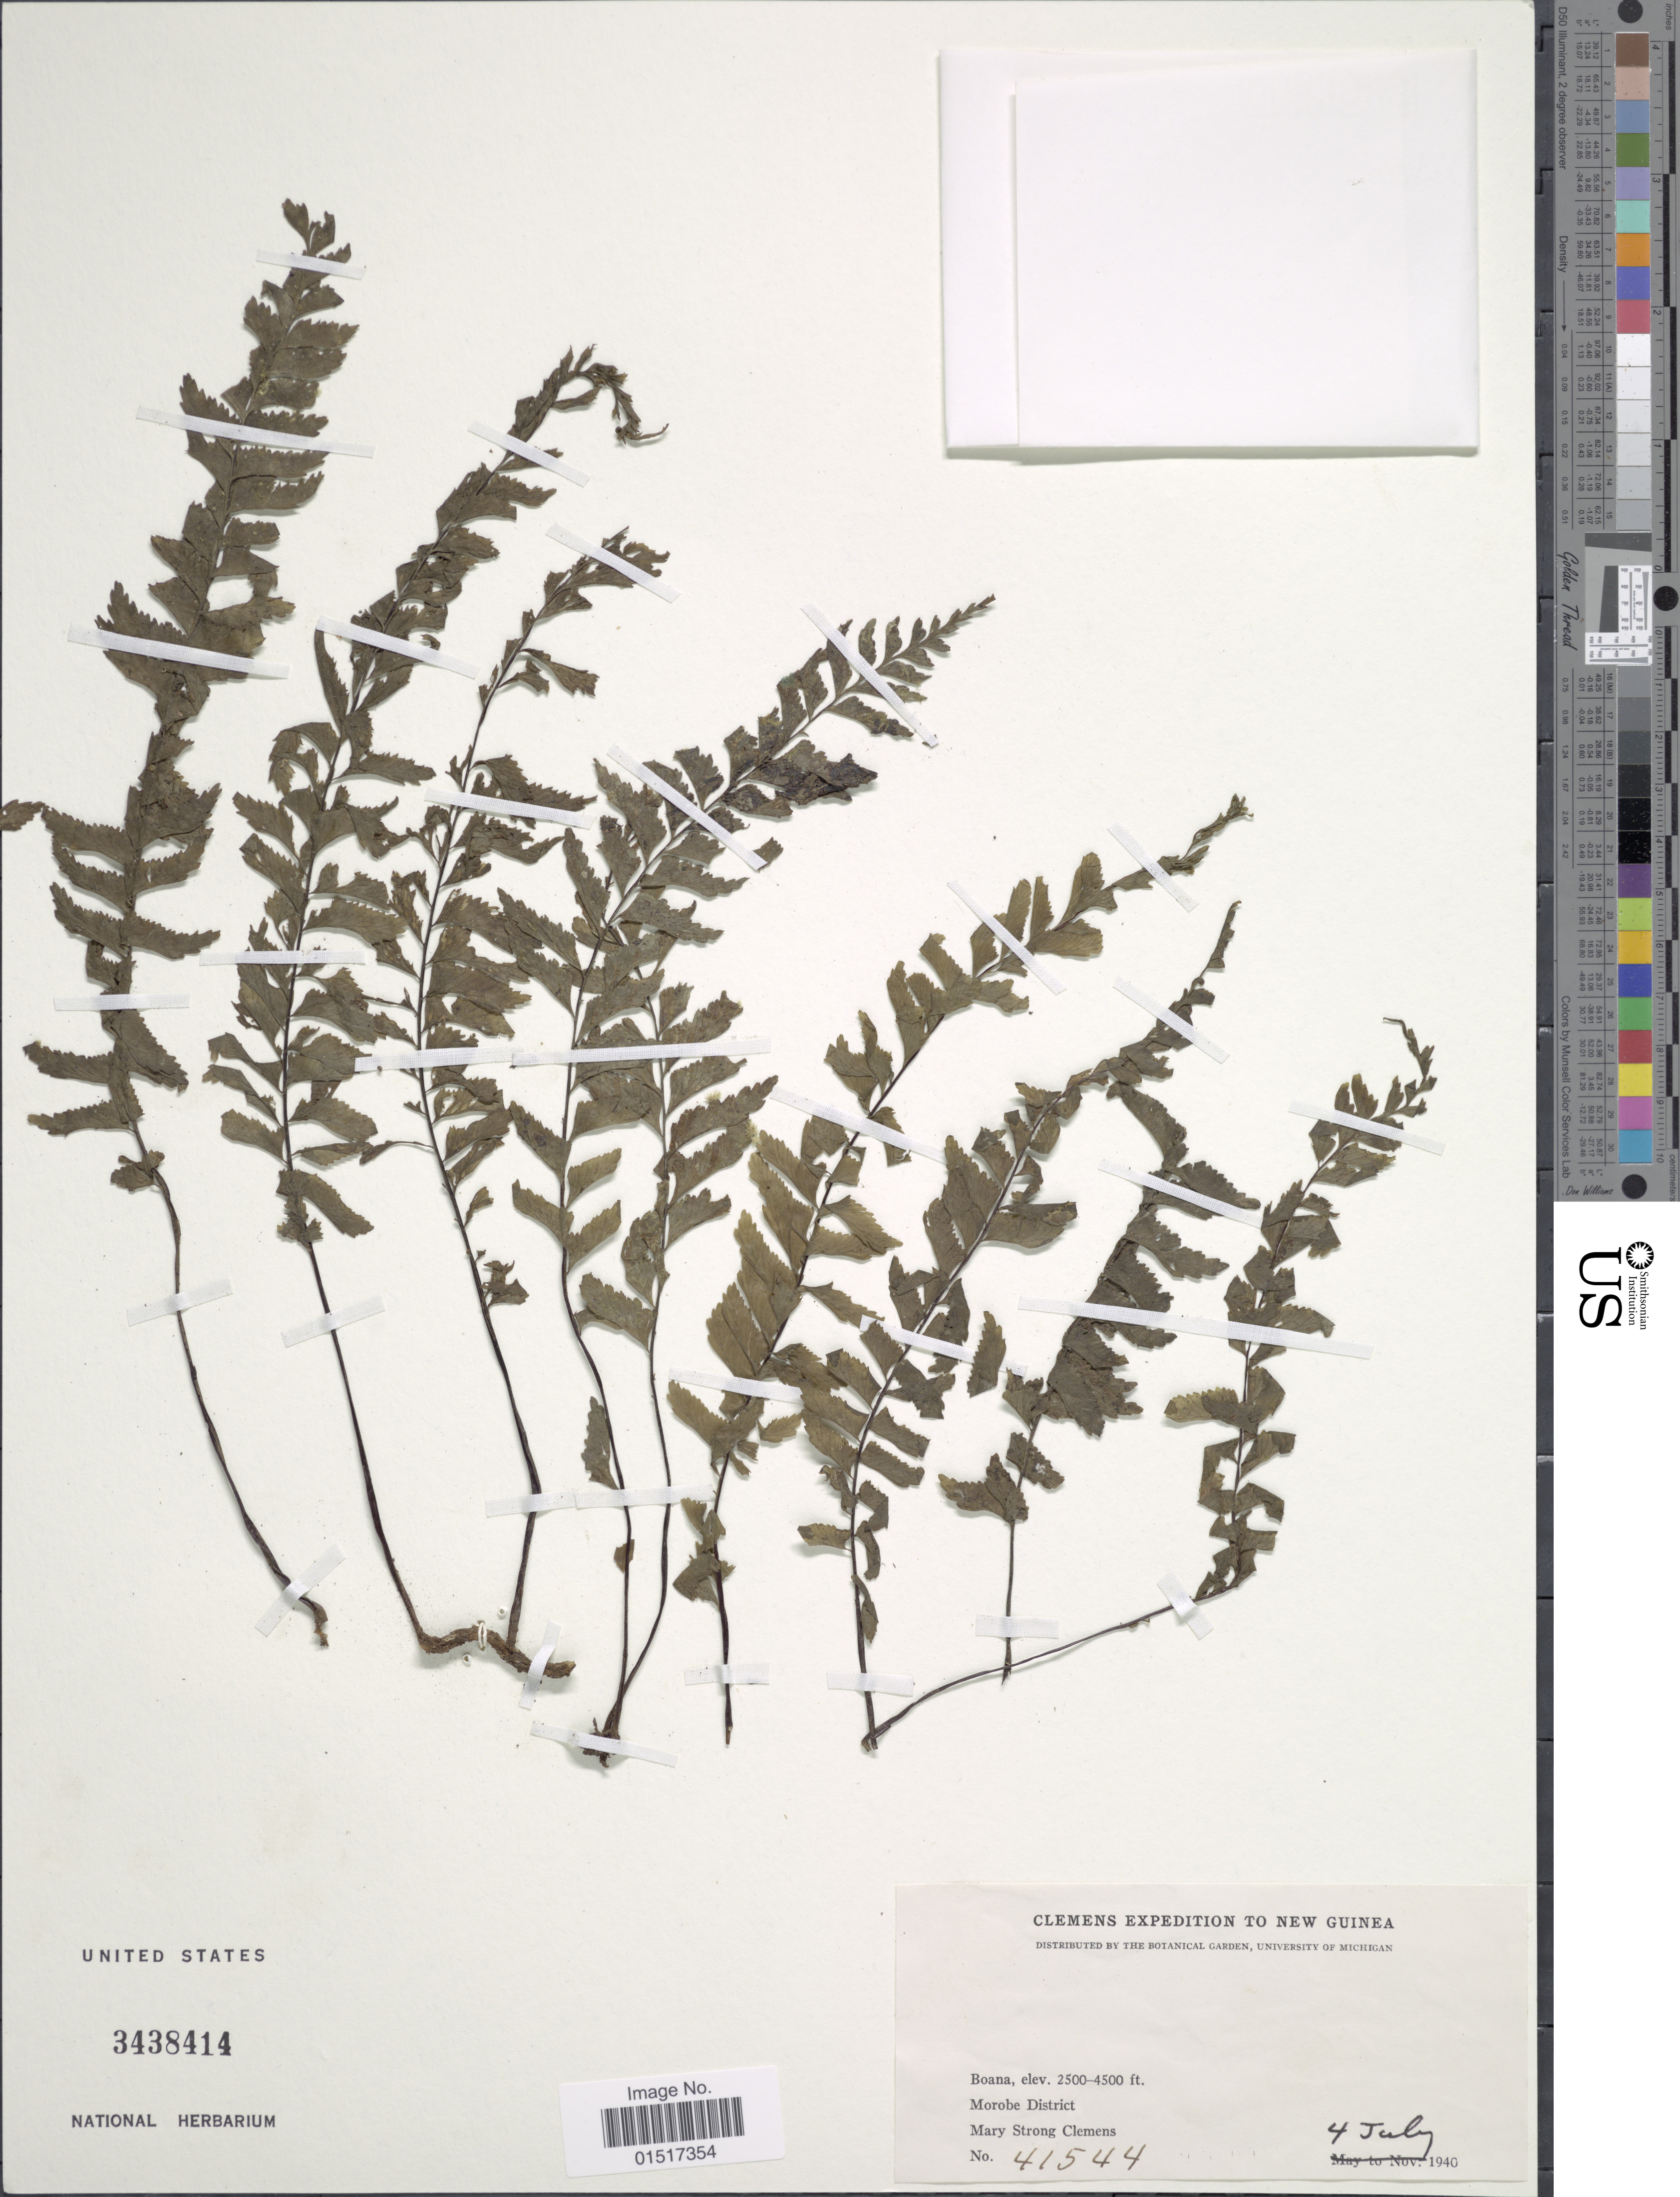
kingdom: Plantae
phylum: Tracheophyta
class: Polypodiopsida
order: Polypodiales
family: Aspleniaceae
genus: Asplenium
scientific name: Asplenium sp.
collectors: M. S. Clemens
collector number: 41544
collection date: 1940-07-04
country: Papua New Guinea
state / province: Morobe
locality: New Guinea, Boana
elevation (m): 762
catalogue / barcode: US 3438414